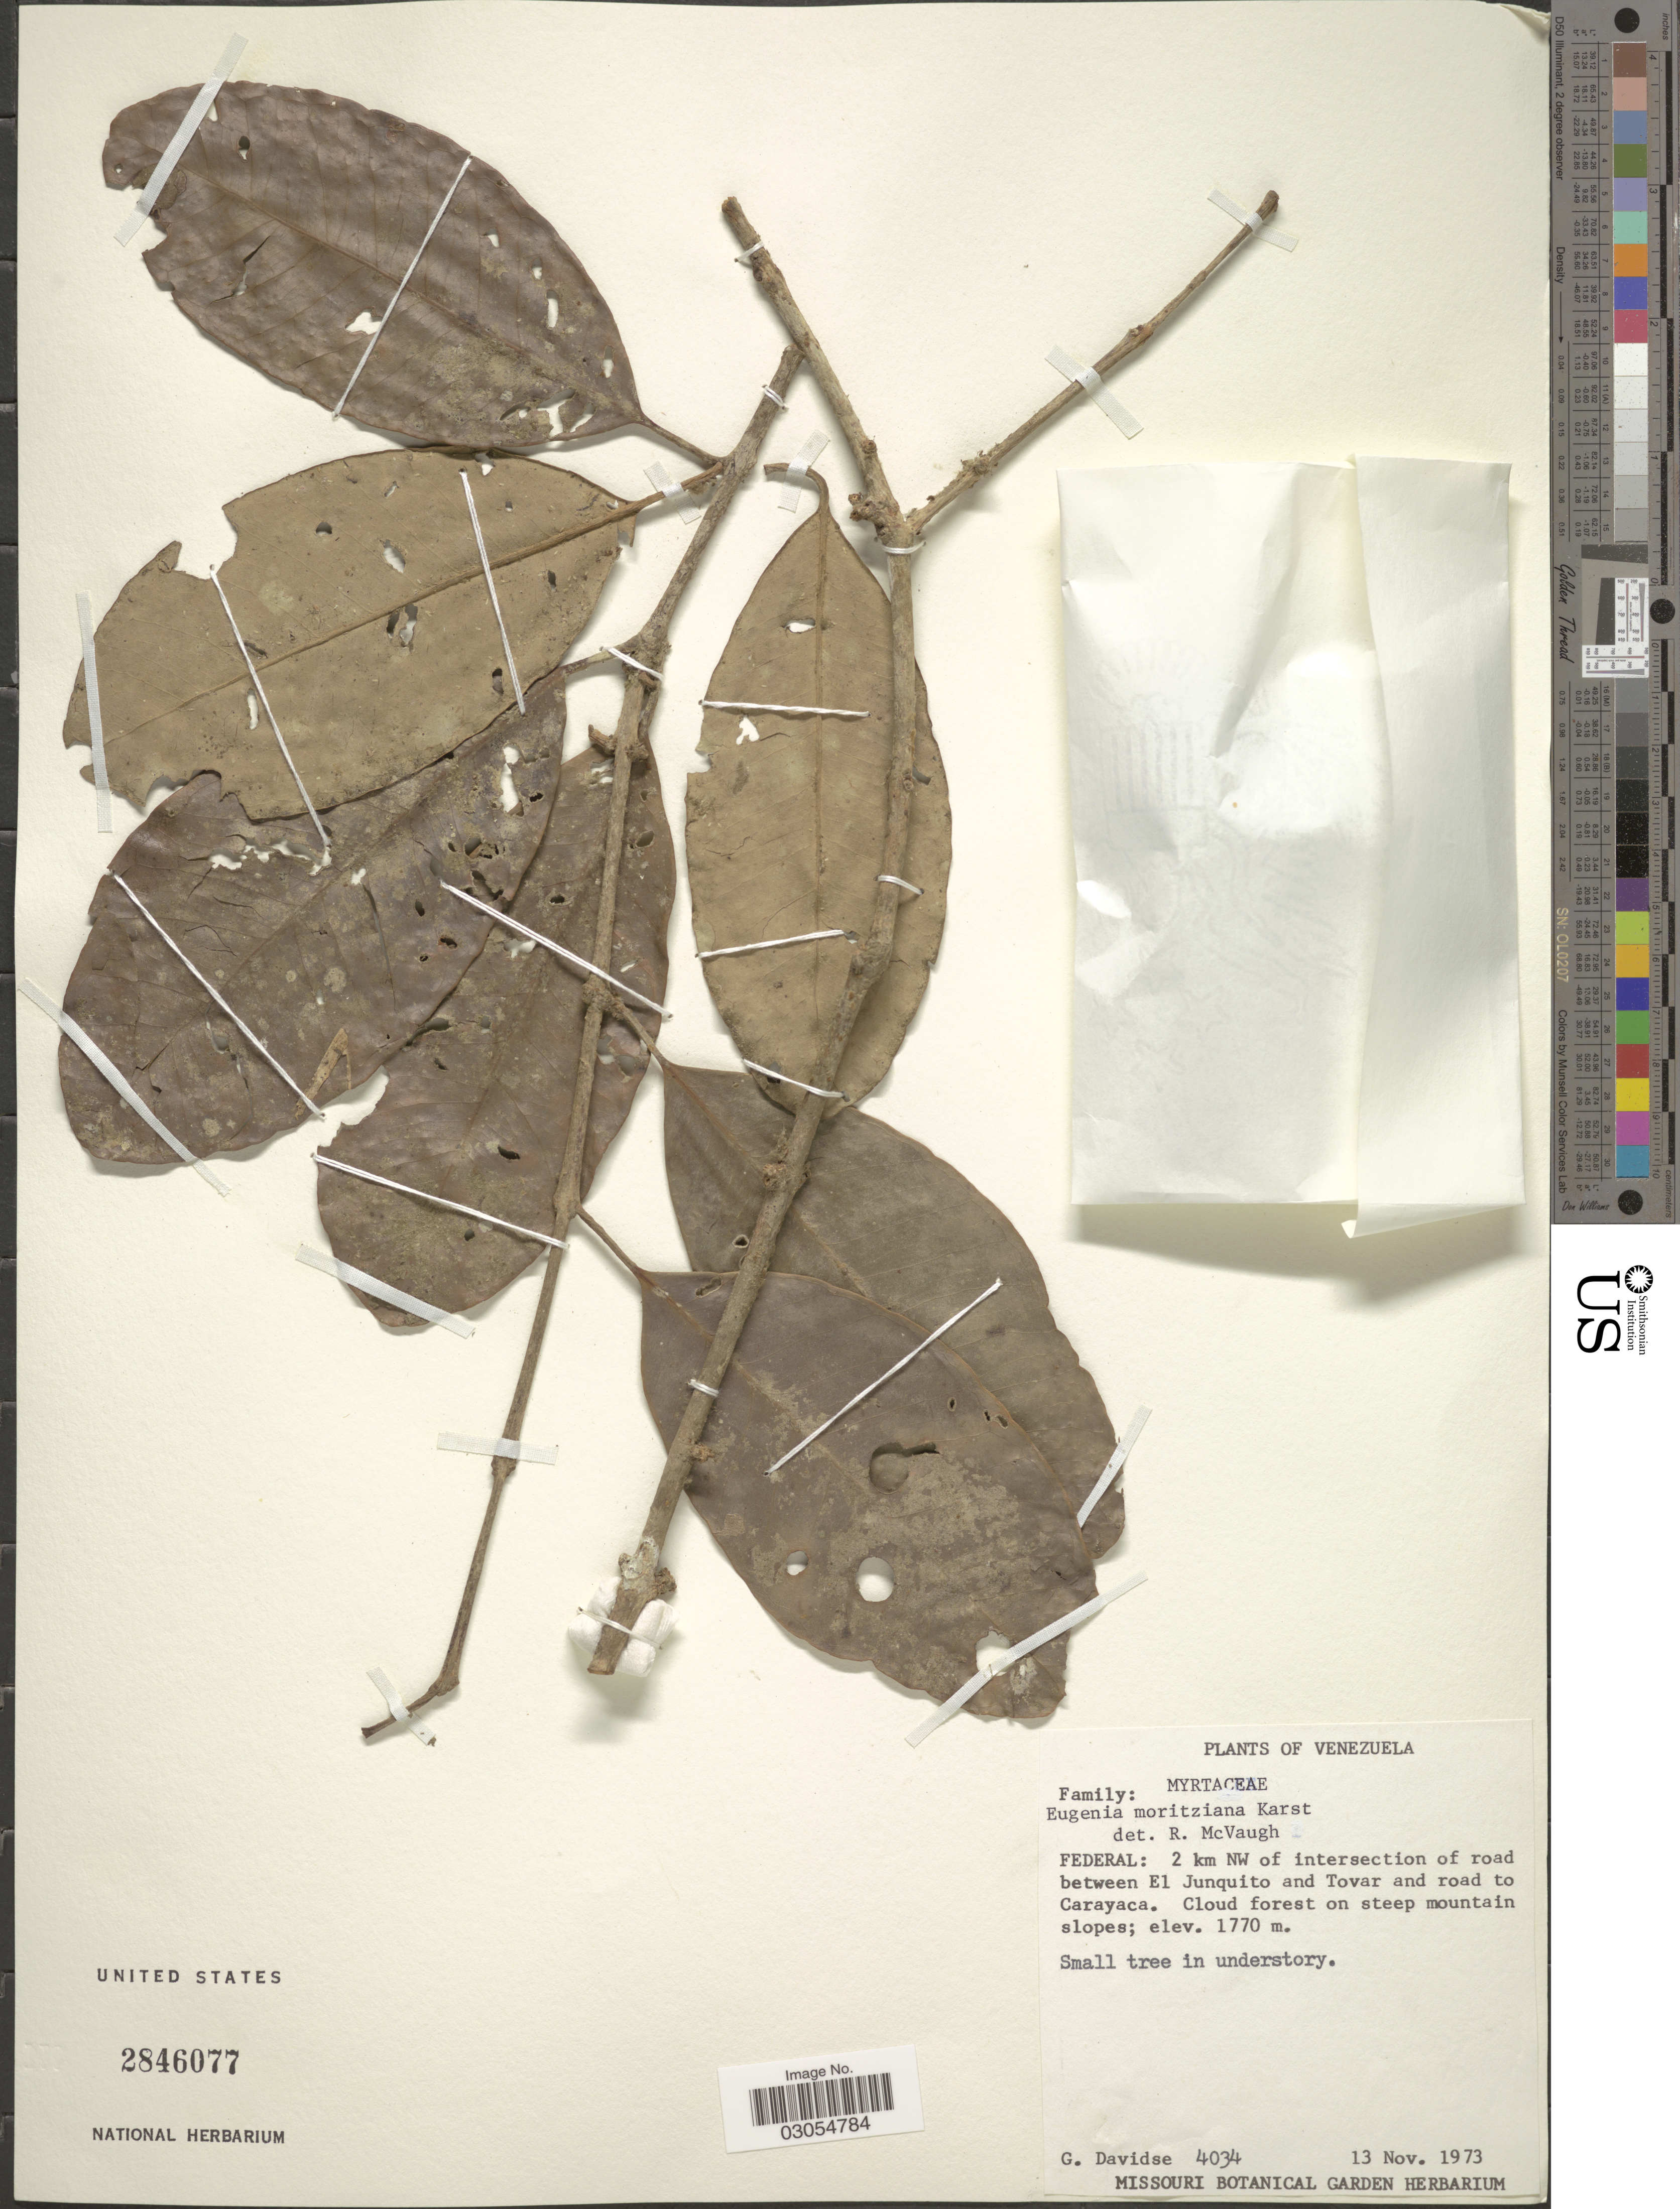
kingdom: Plantae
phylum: Tracheophyta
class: Magnoliopsida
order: Myrtales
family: Myrtaceae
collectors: G. Davidse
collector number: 4034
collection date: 1973-11-13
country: Venezuela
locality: Federal: 2 km NW of intersection of road between El Junquito and Tovar and road to Carayaca.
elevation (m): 1770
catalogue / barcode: US 2846077